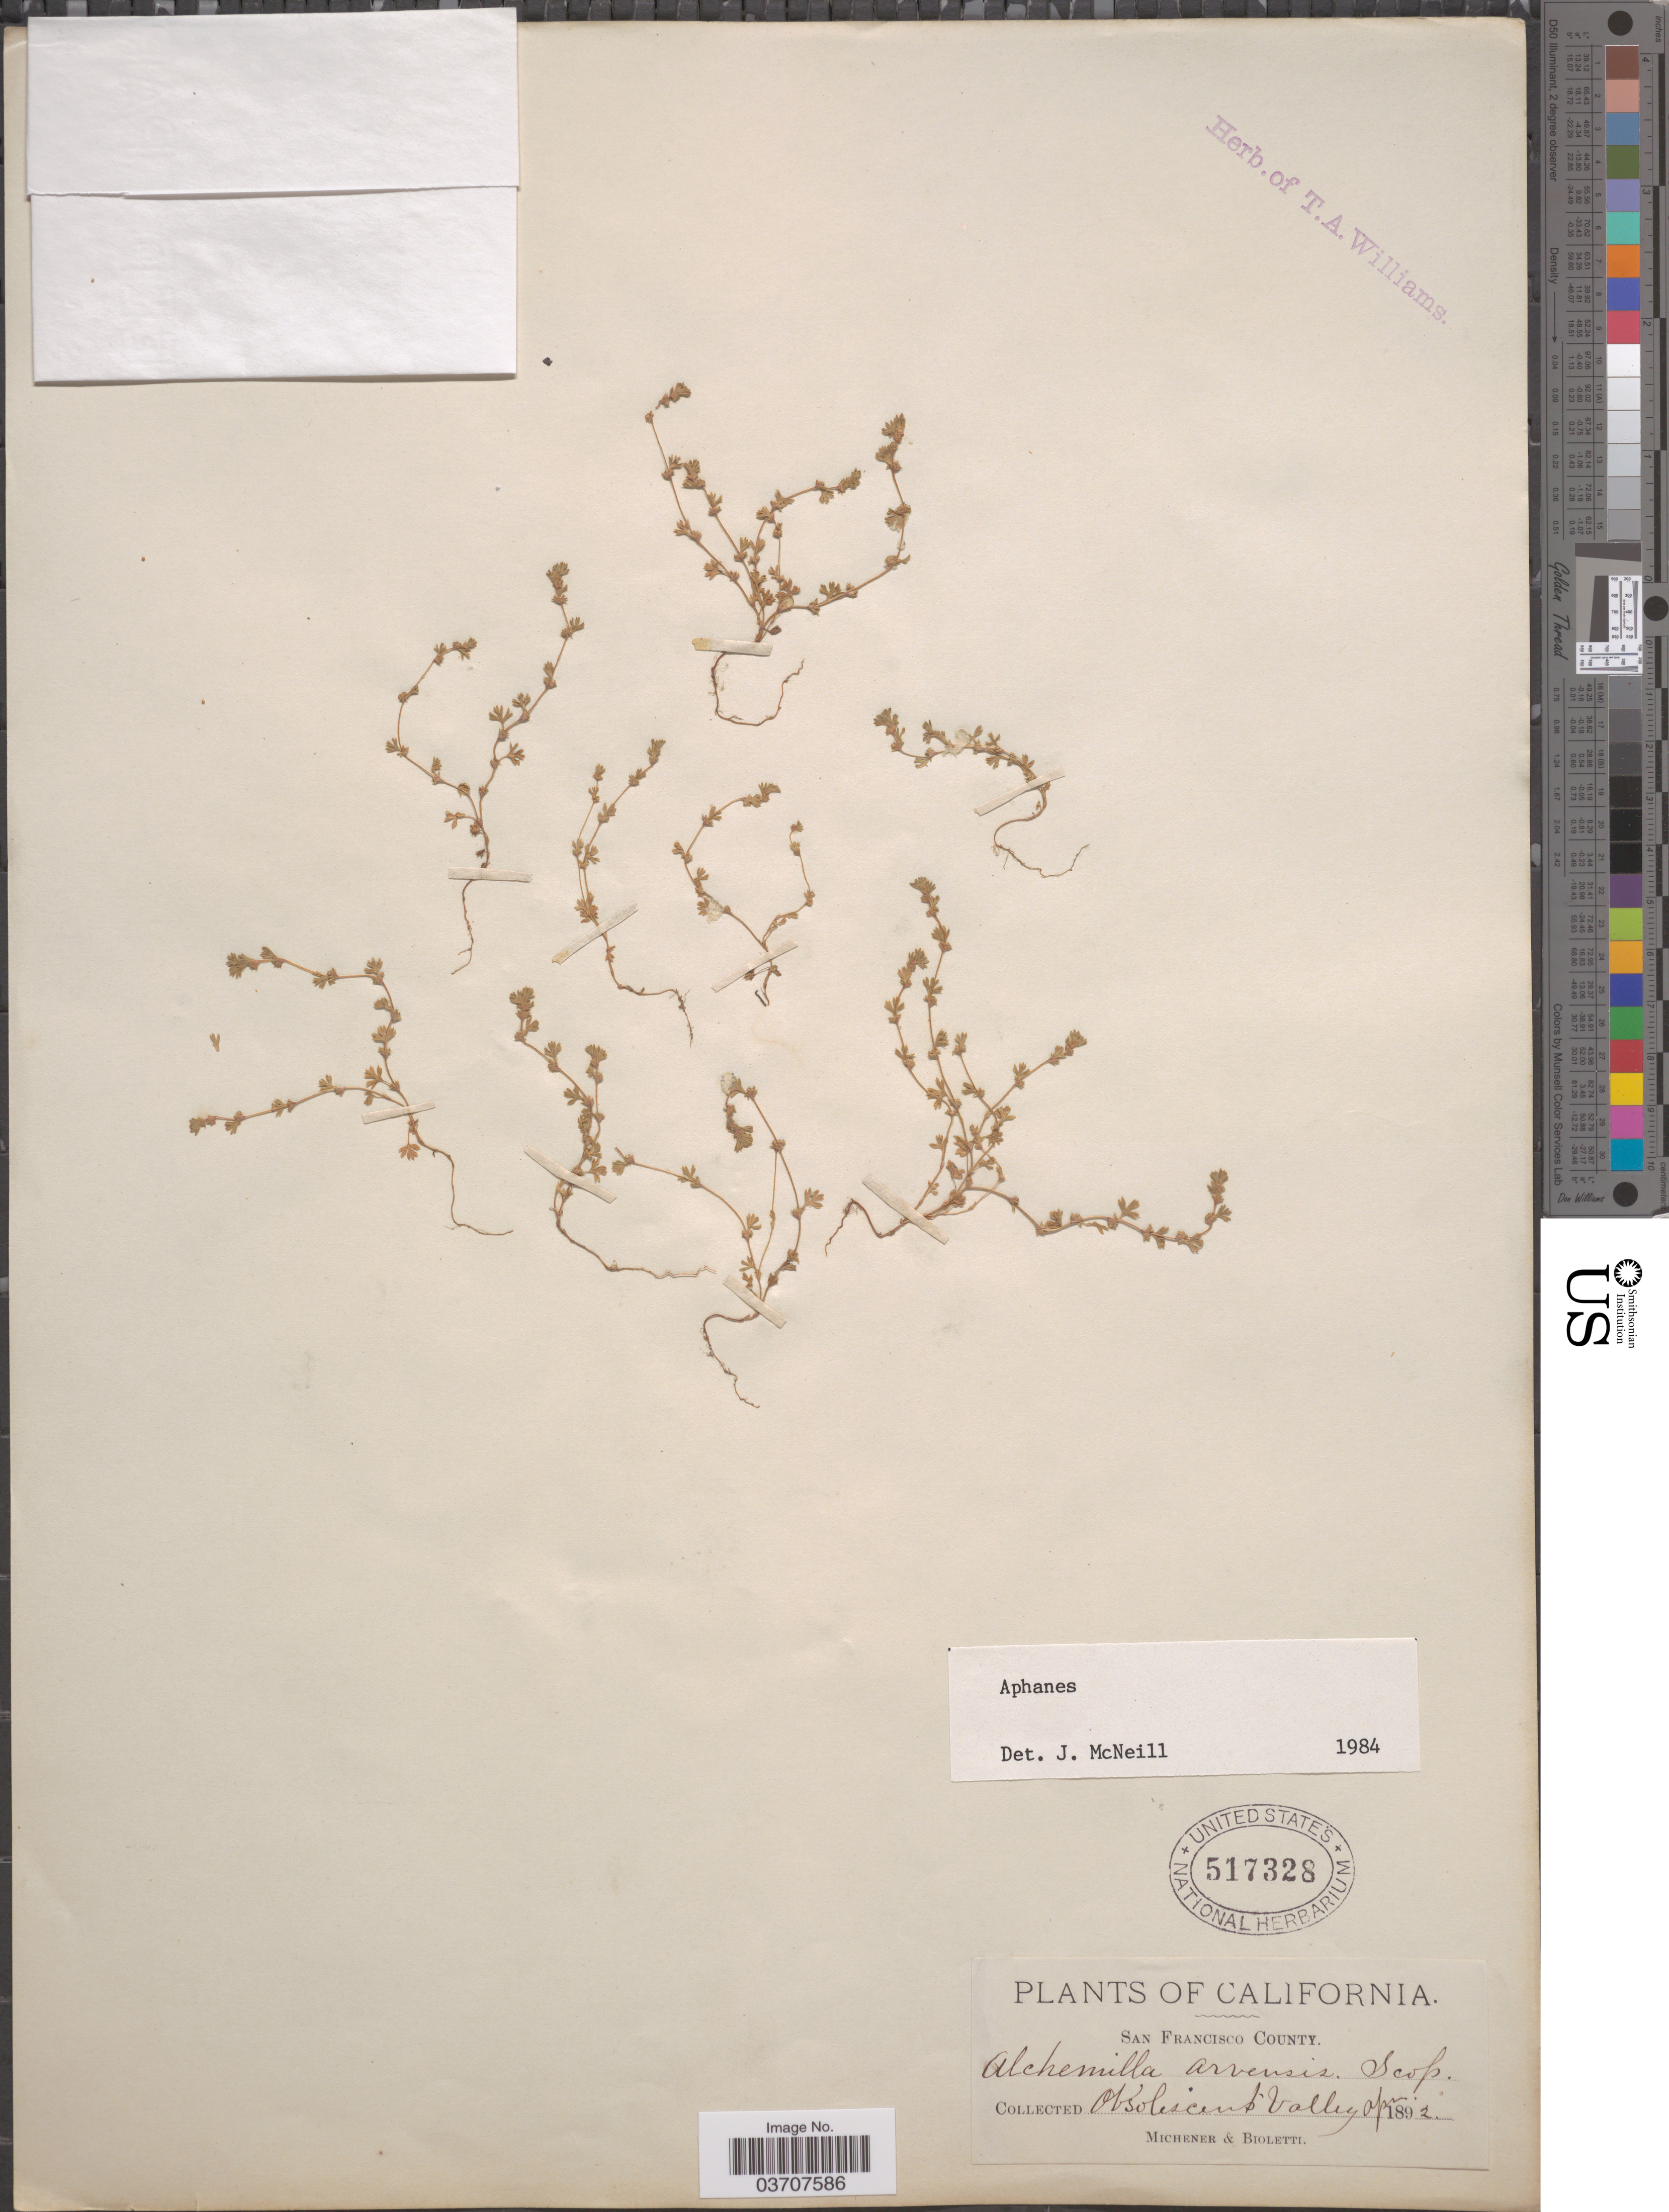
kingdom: Plantae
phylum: Tracheophyta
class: Magnoliopsida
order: Rosales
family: Rosaceae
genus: Aphanes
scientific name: Aphanes sp.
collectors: -. Michener & -- Bioletti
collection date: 1892-04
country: United States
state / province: California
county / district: San Francisco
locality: San Francisco County. Obsolescent Valley.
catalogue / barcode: US 517328